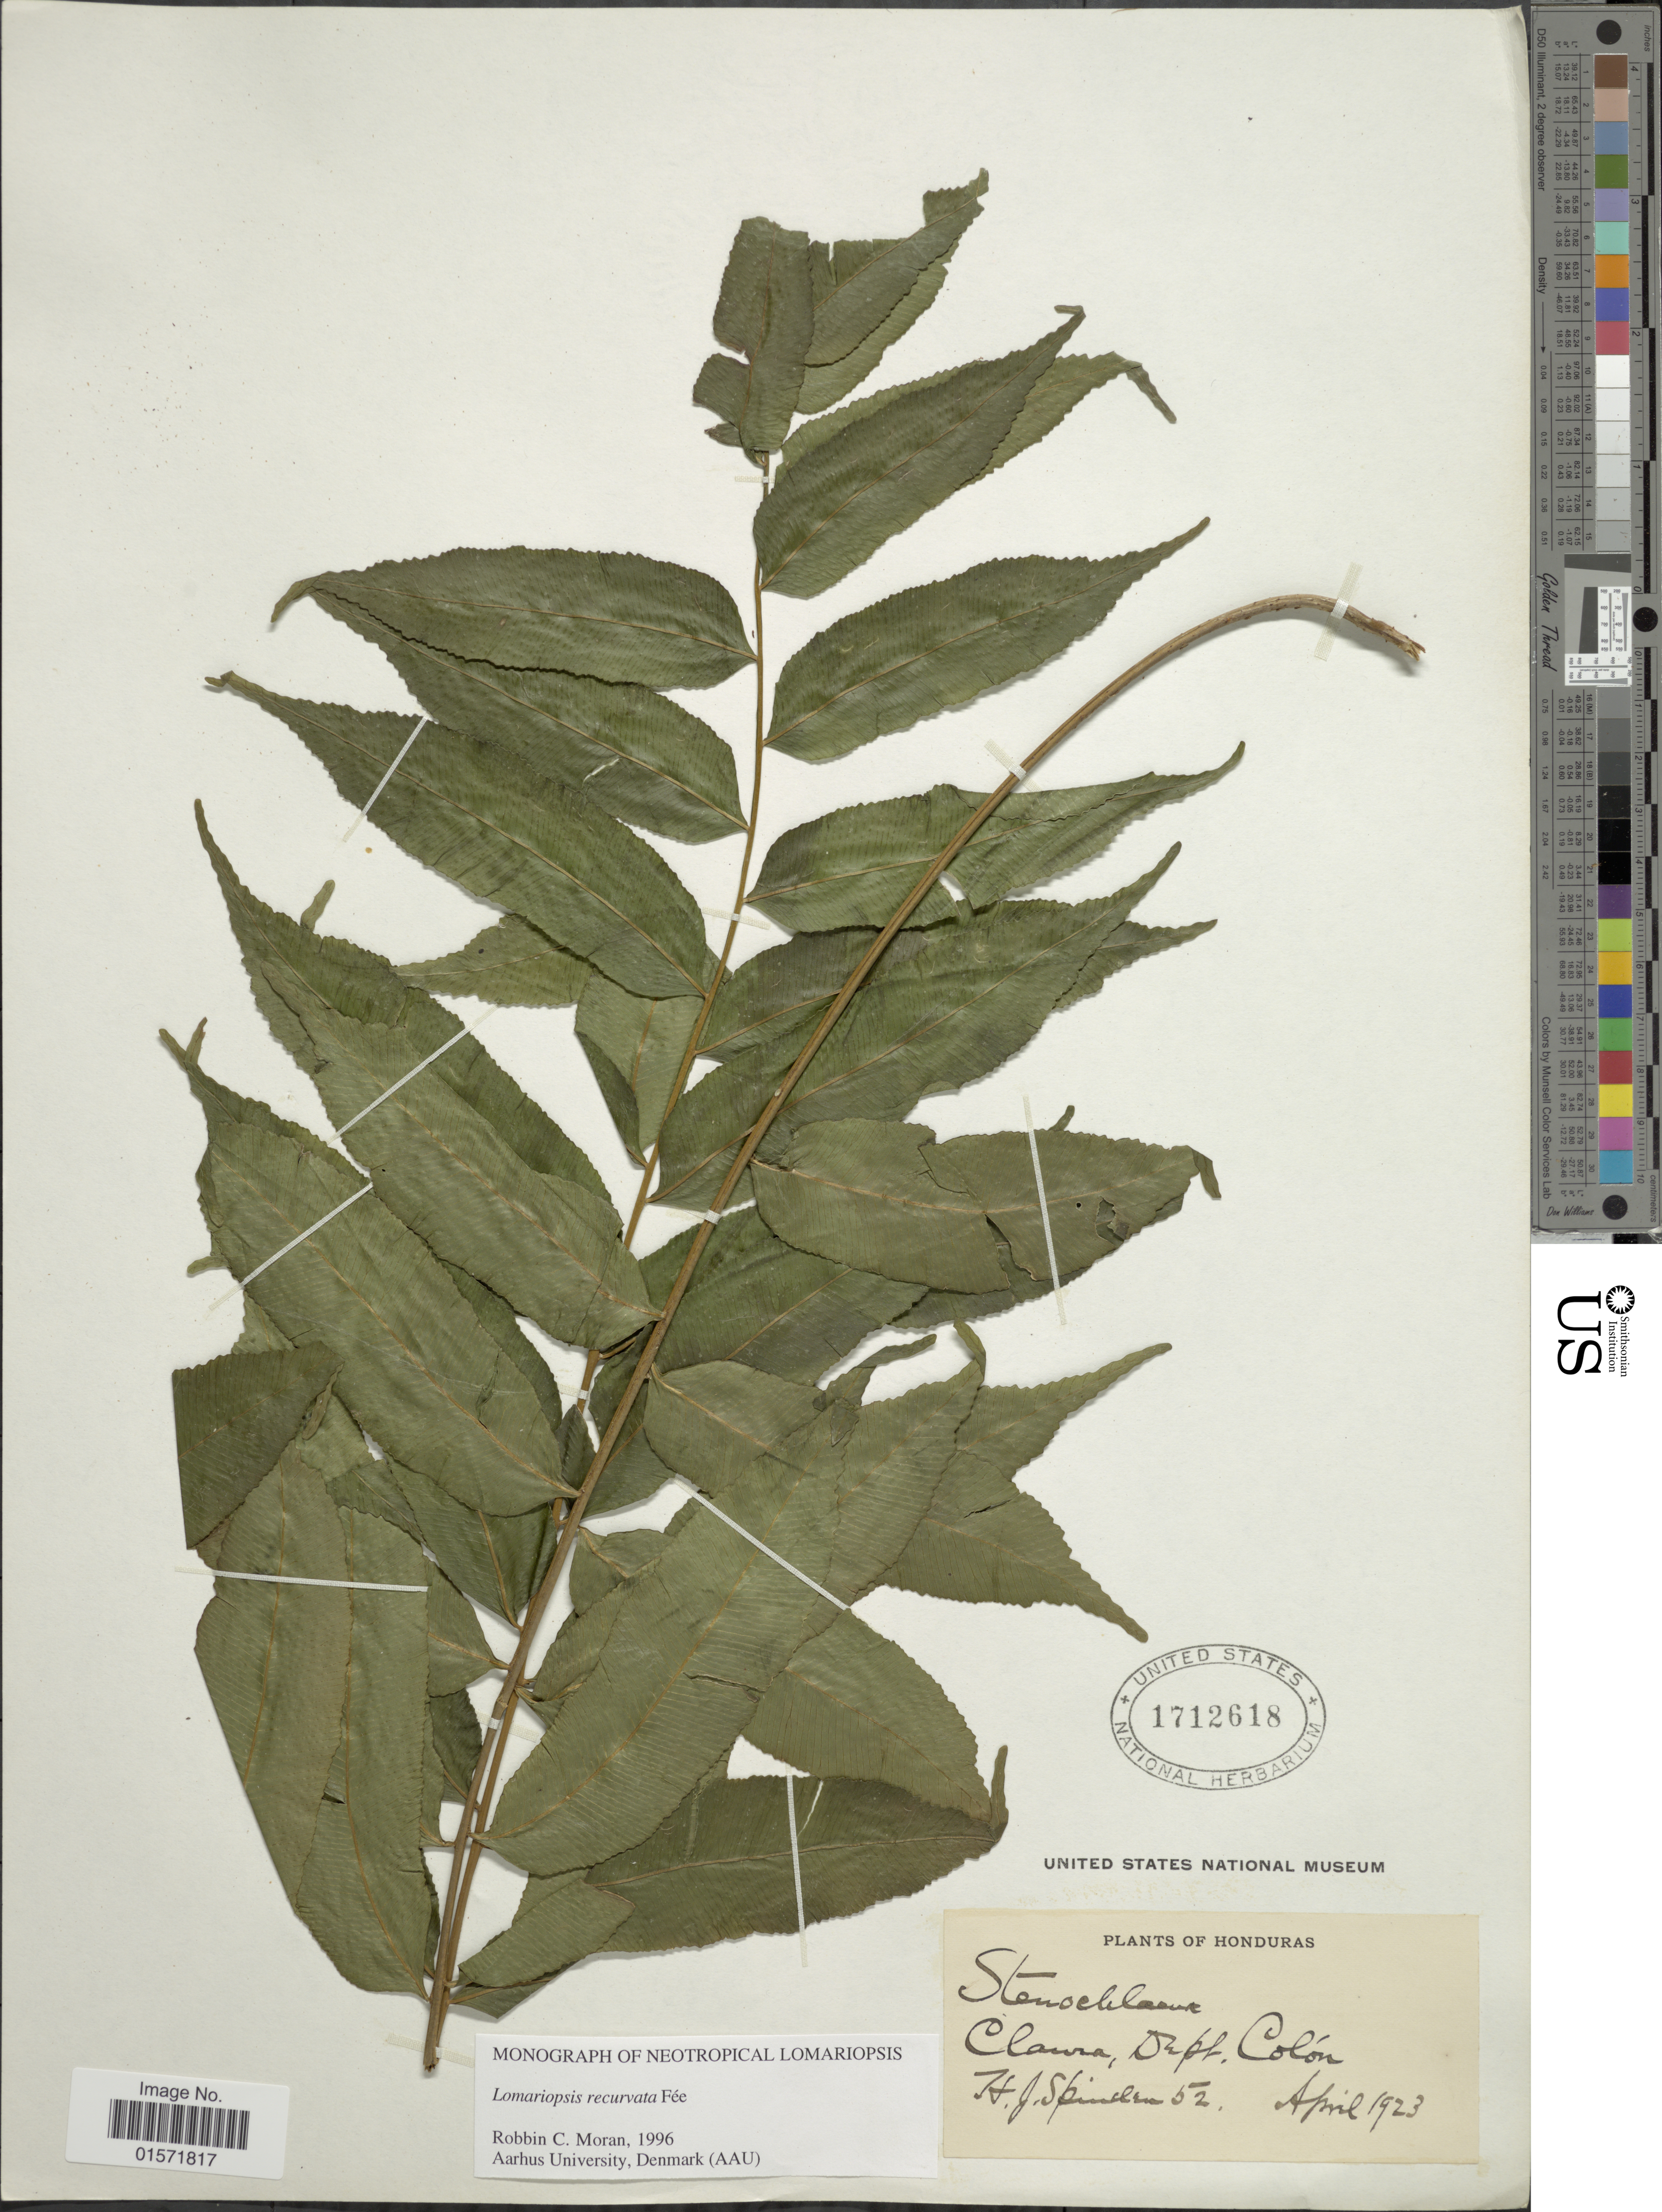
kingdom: Plantae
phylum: Tracheophyta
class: Polypodiopsida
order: Polypodiales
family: Lomariopsidaceae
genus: Lomariopsis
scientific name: Lomariopsis recurvata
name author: Fée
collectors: H. Spinden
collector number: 52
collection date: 1923-04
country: Honduras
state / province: Colón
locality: Claura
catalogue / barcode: US 1712618